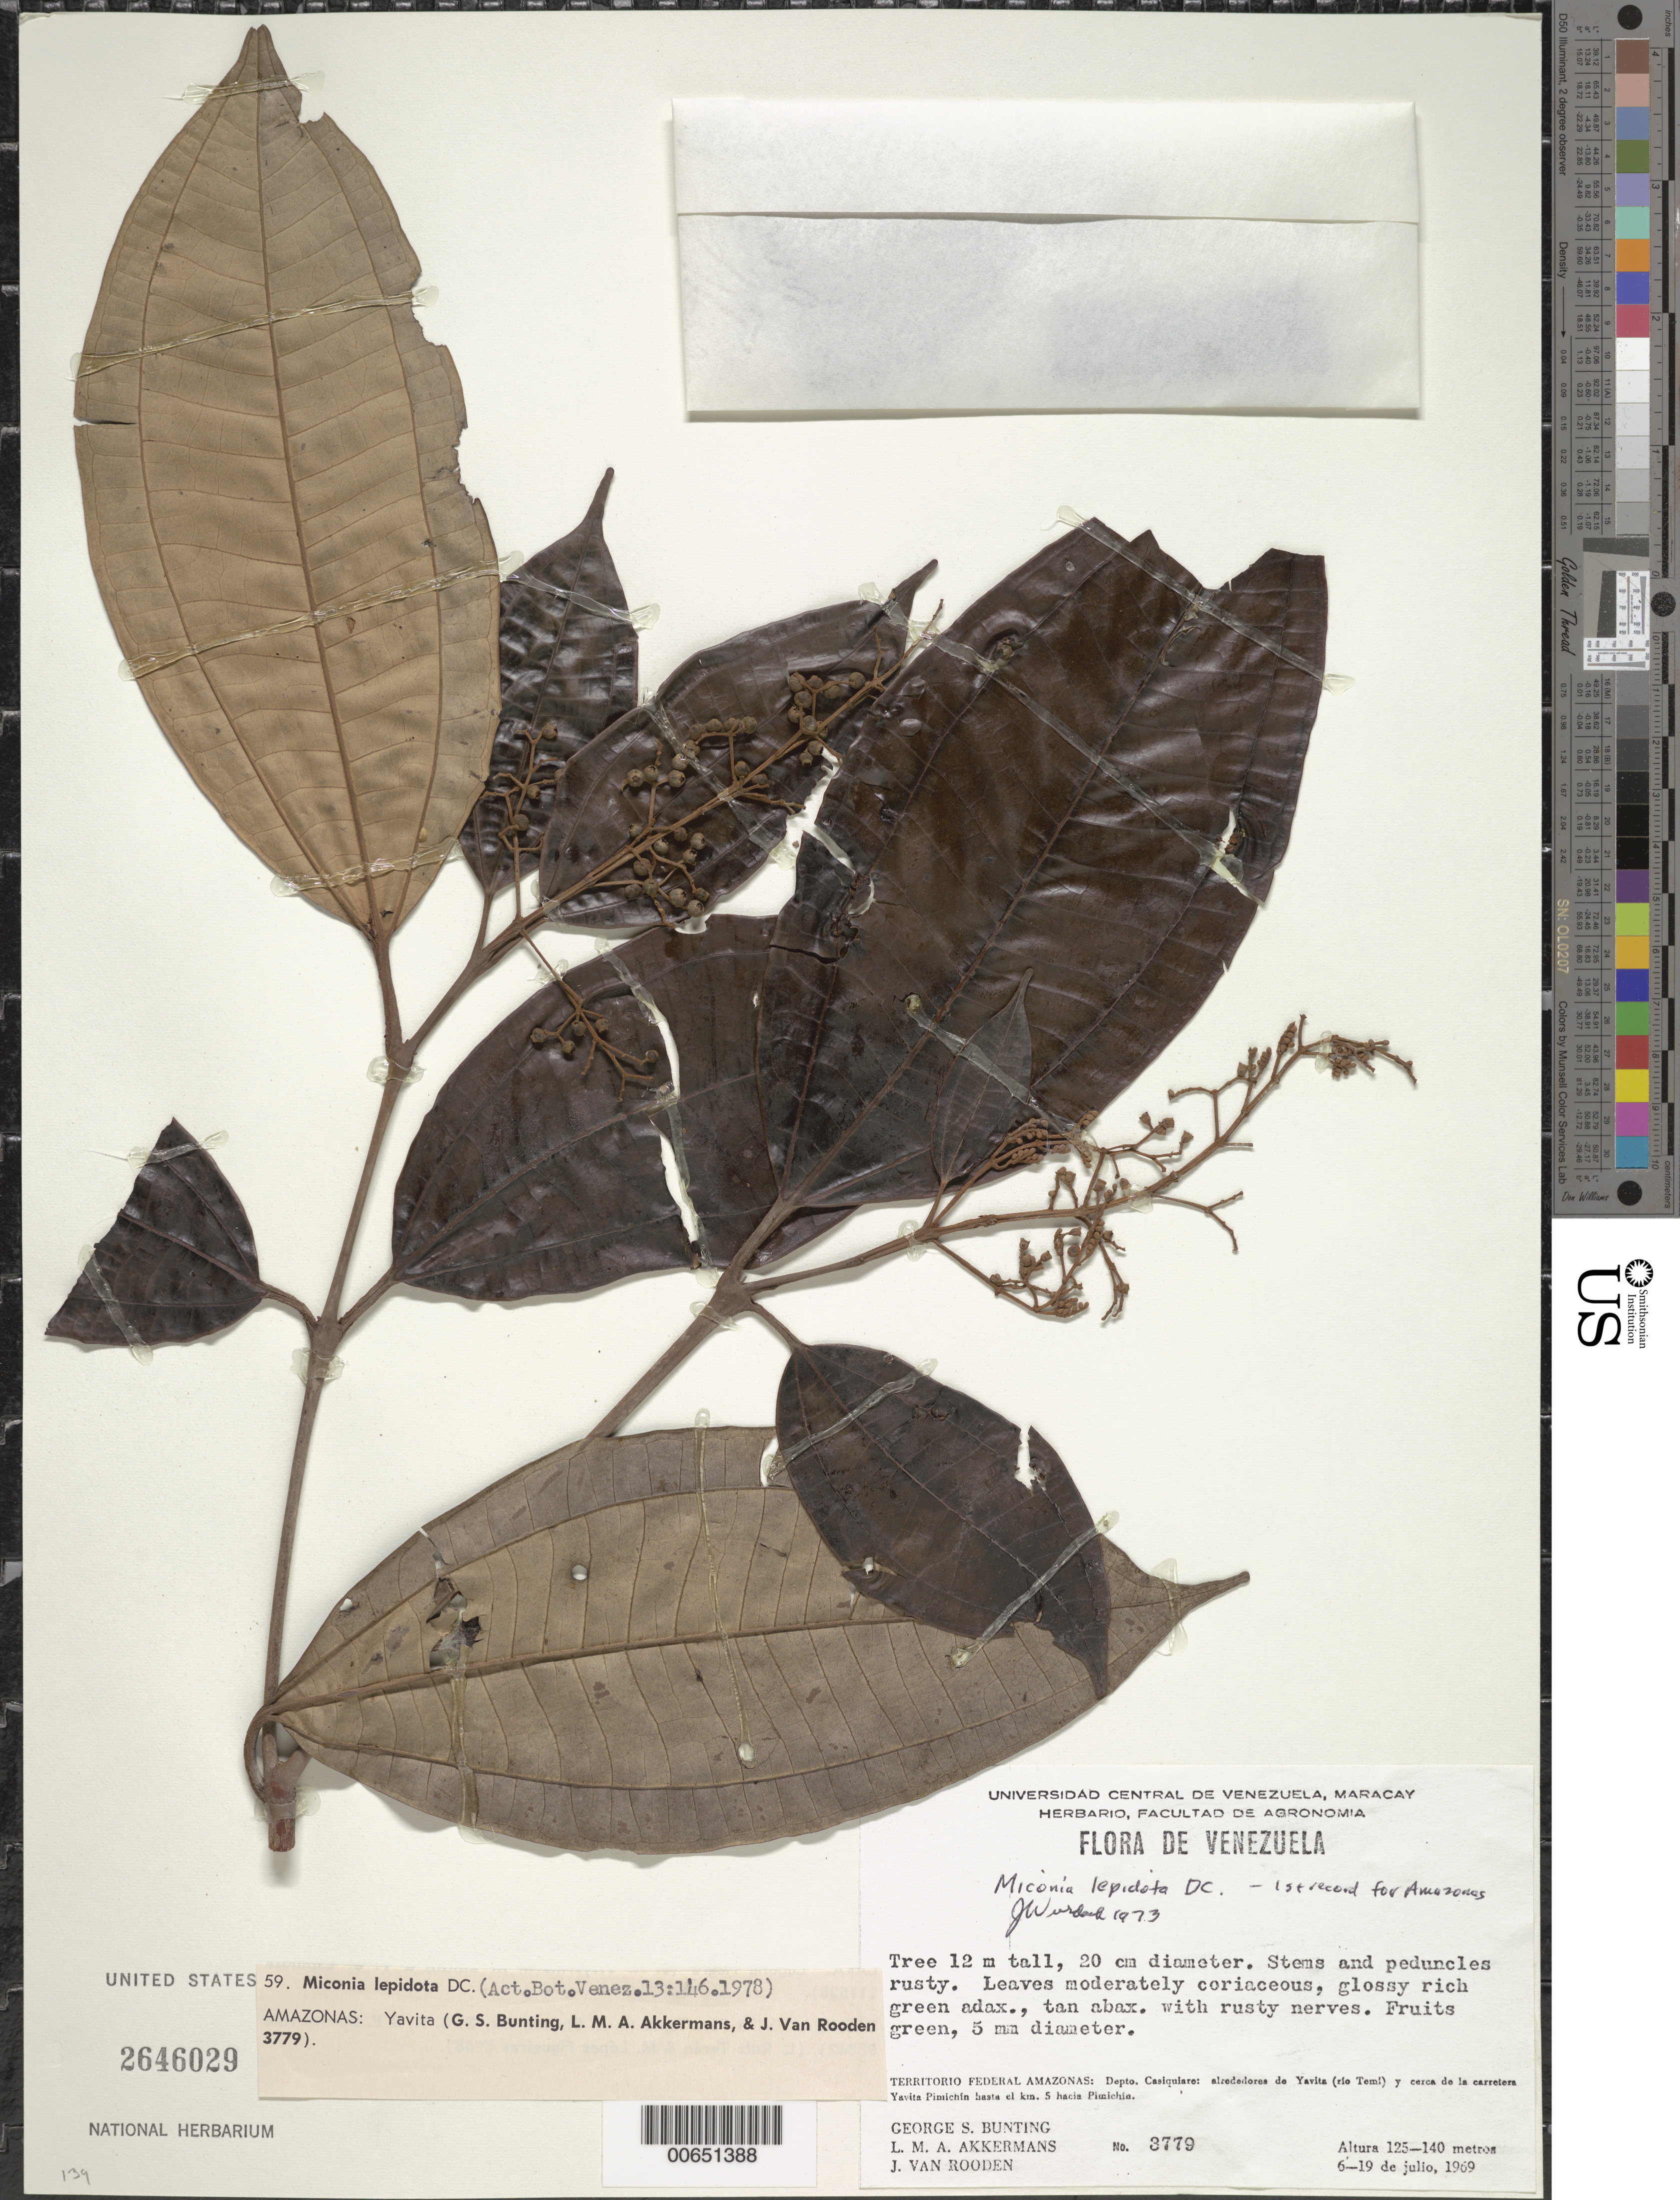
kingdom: Plantae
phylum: Tracheophyta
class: Magnoliopsida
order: Myrtales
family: Melastomataceae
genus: Miconia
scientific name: Miconia lepidota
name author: Schrank & Mart. ex DC.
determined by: Wurdack, John J., (US), US (UNITED STATES)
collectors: G. S. Bunting, L. M. Akkermans & J. Van Rooden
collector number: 3779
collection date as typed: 6-Jul-69 to 19-Jul-69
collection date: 1969-07-06/1969-07-19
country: Venezuela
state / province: Amazonas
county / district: Maroa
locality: Yavita (Río Temi), y cerca de la carretera Yavita Pimichin hasta el km 5 hacia Pimichin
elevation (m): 125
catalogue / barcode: US 2646029